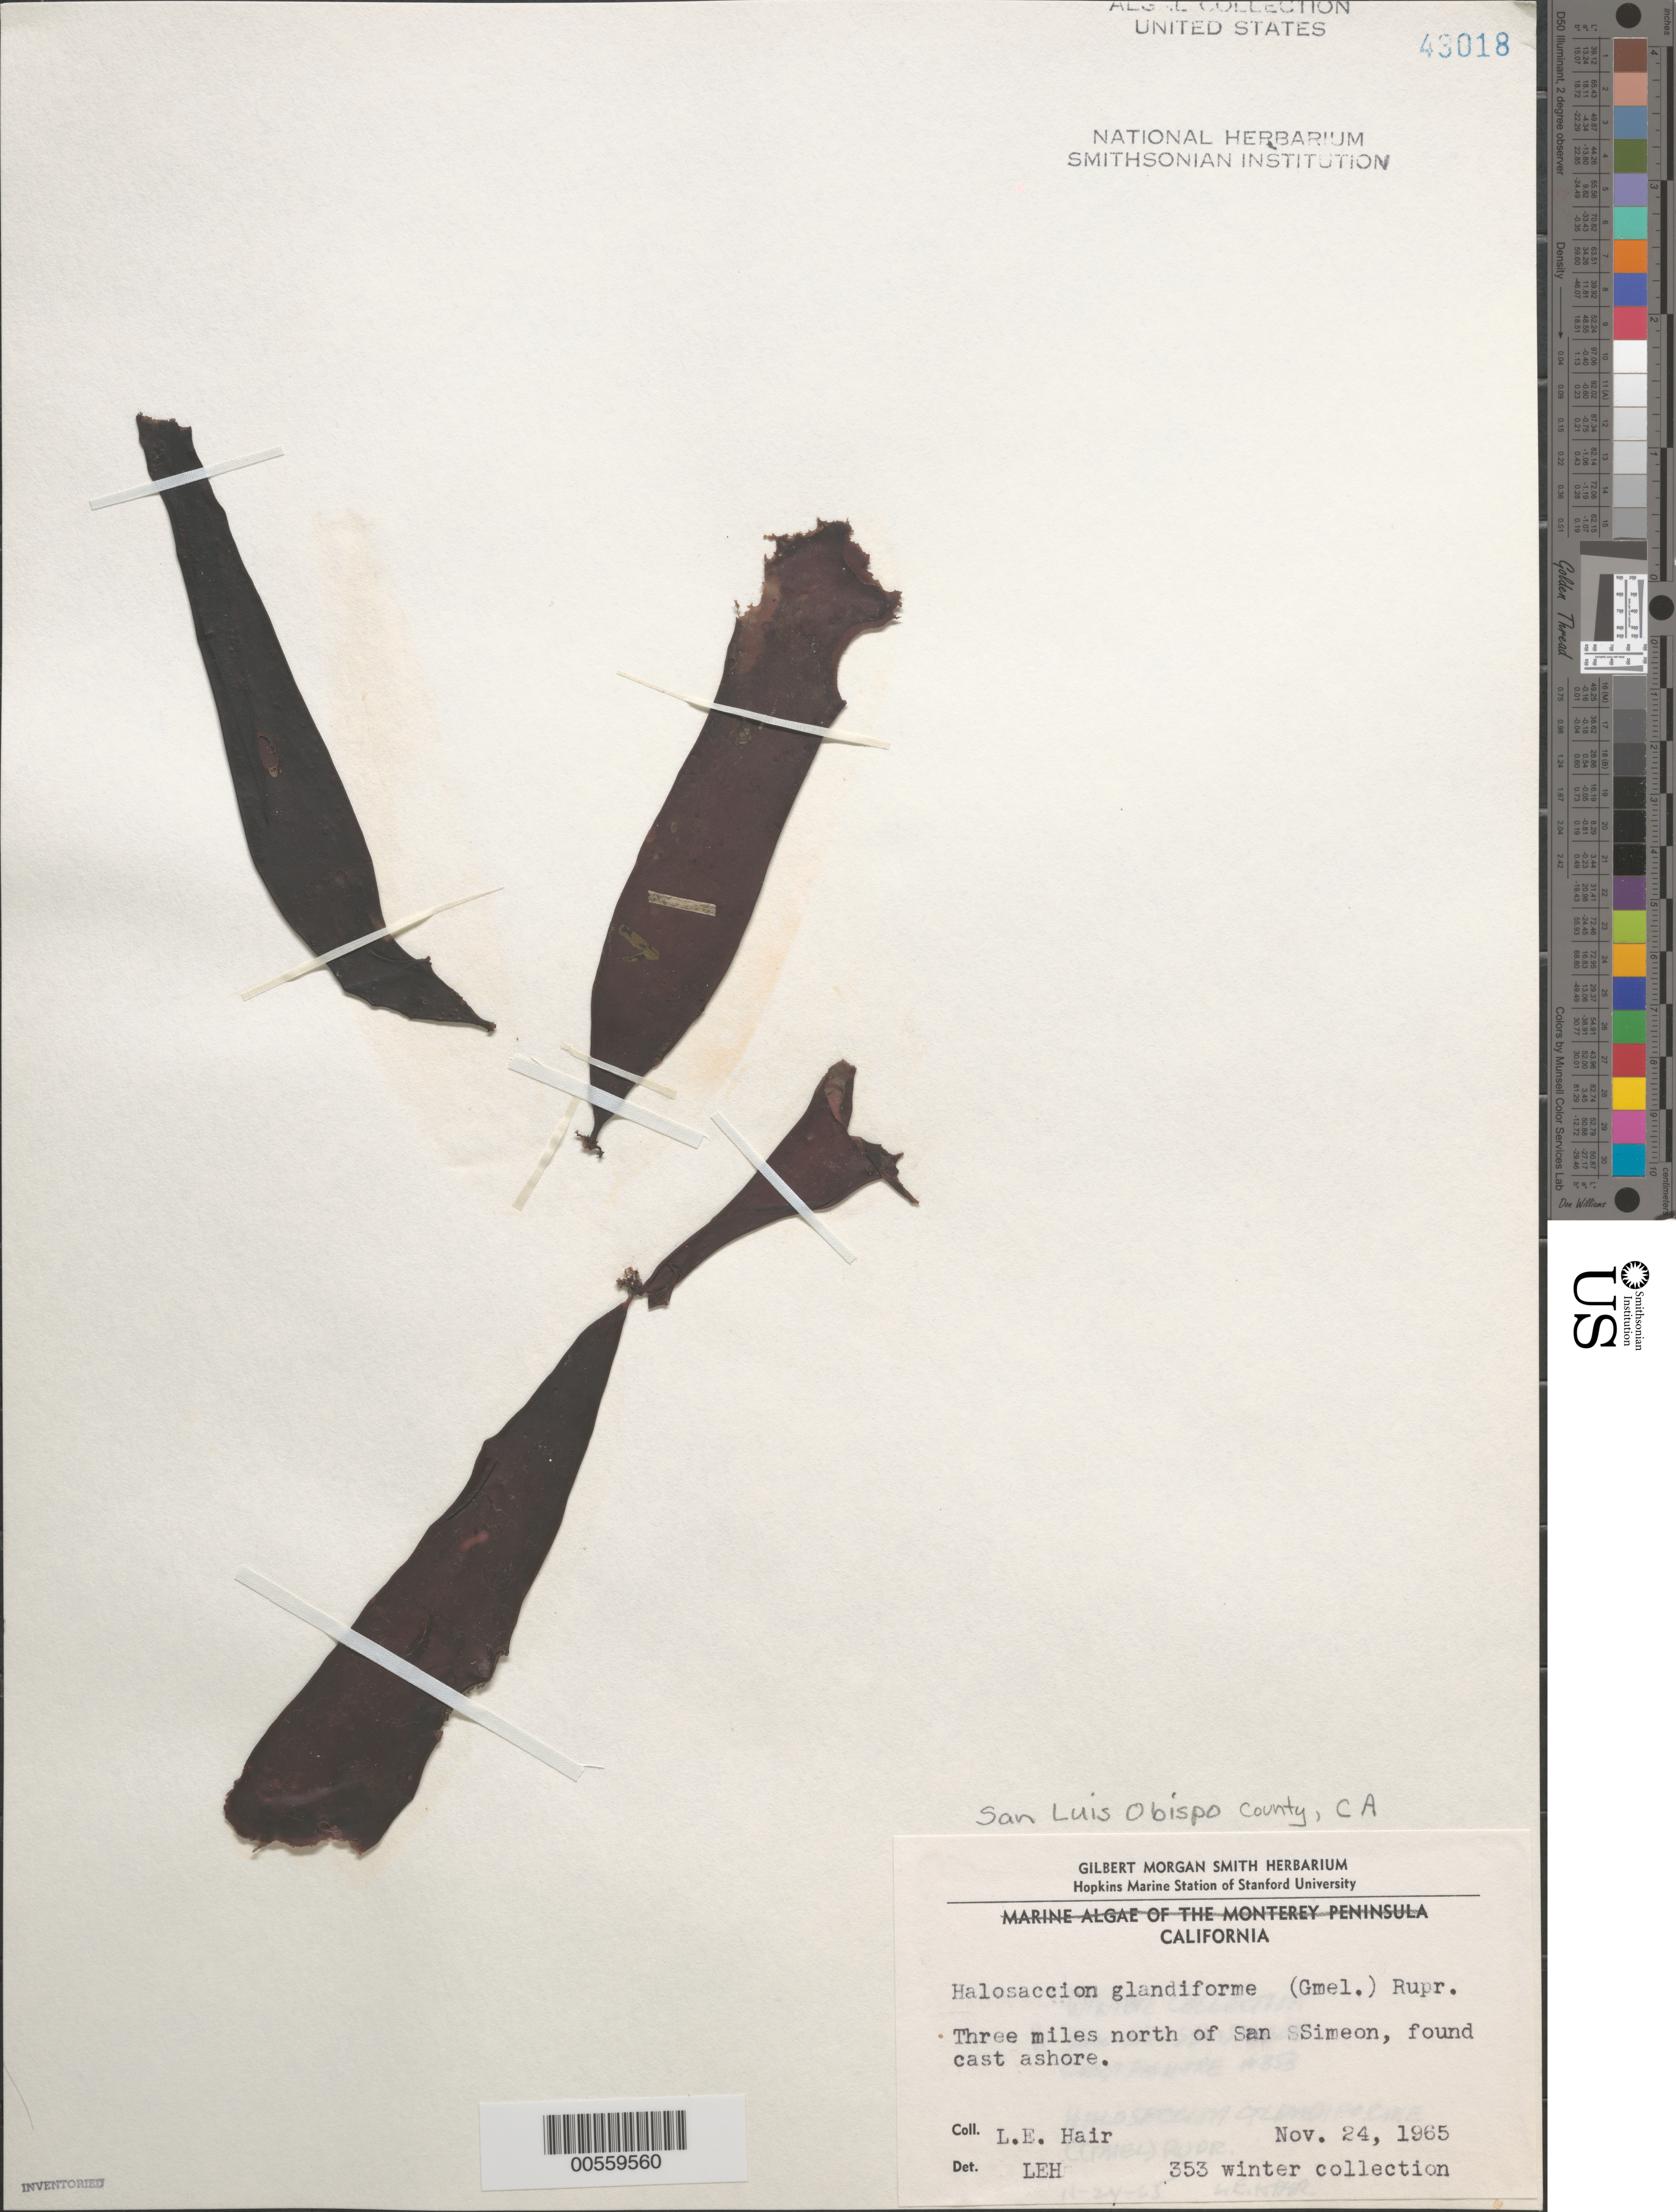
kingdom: Plantae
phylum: Rhodophyta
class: Florideophyceae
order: Palmariales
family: Palmariaceae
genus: Halosaccion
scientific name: Halosaccion glandiforme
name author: (S.G. Gmel.) Rupr.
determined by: Hair, L. E.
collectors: L. Hair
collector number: Leh 353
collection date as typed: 24 Nov 1965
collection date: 1965-11-24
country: United States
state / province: California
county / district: San Luis Obispo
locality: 3 miles north of San Simeon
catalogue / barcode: US 43018